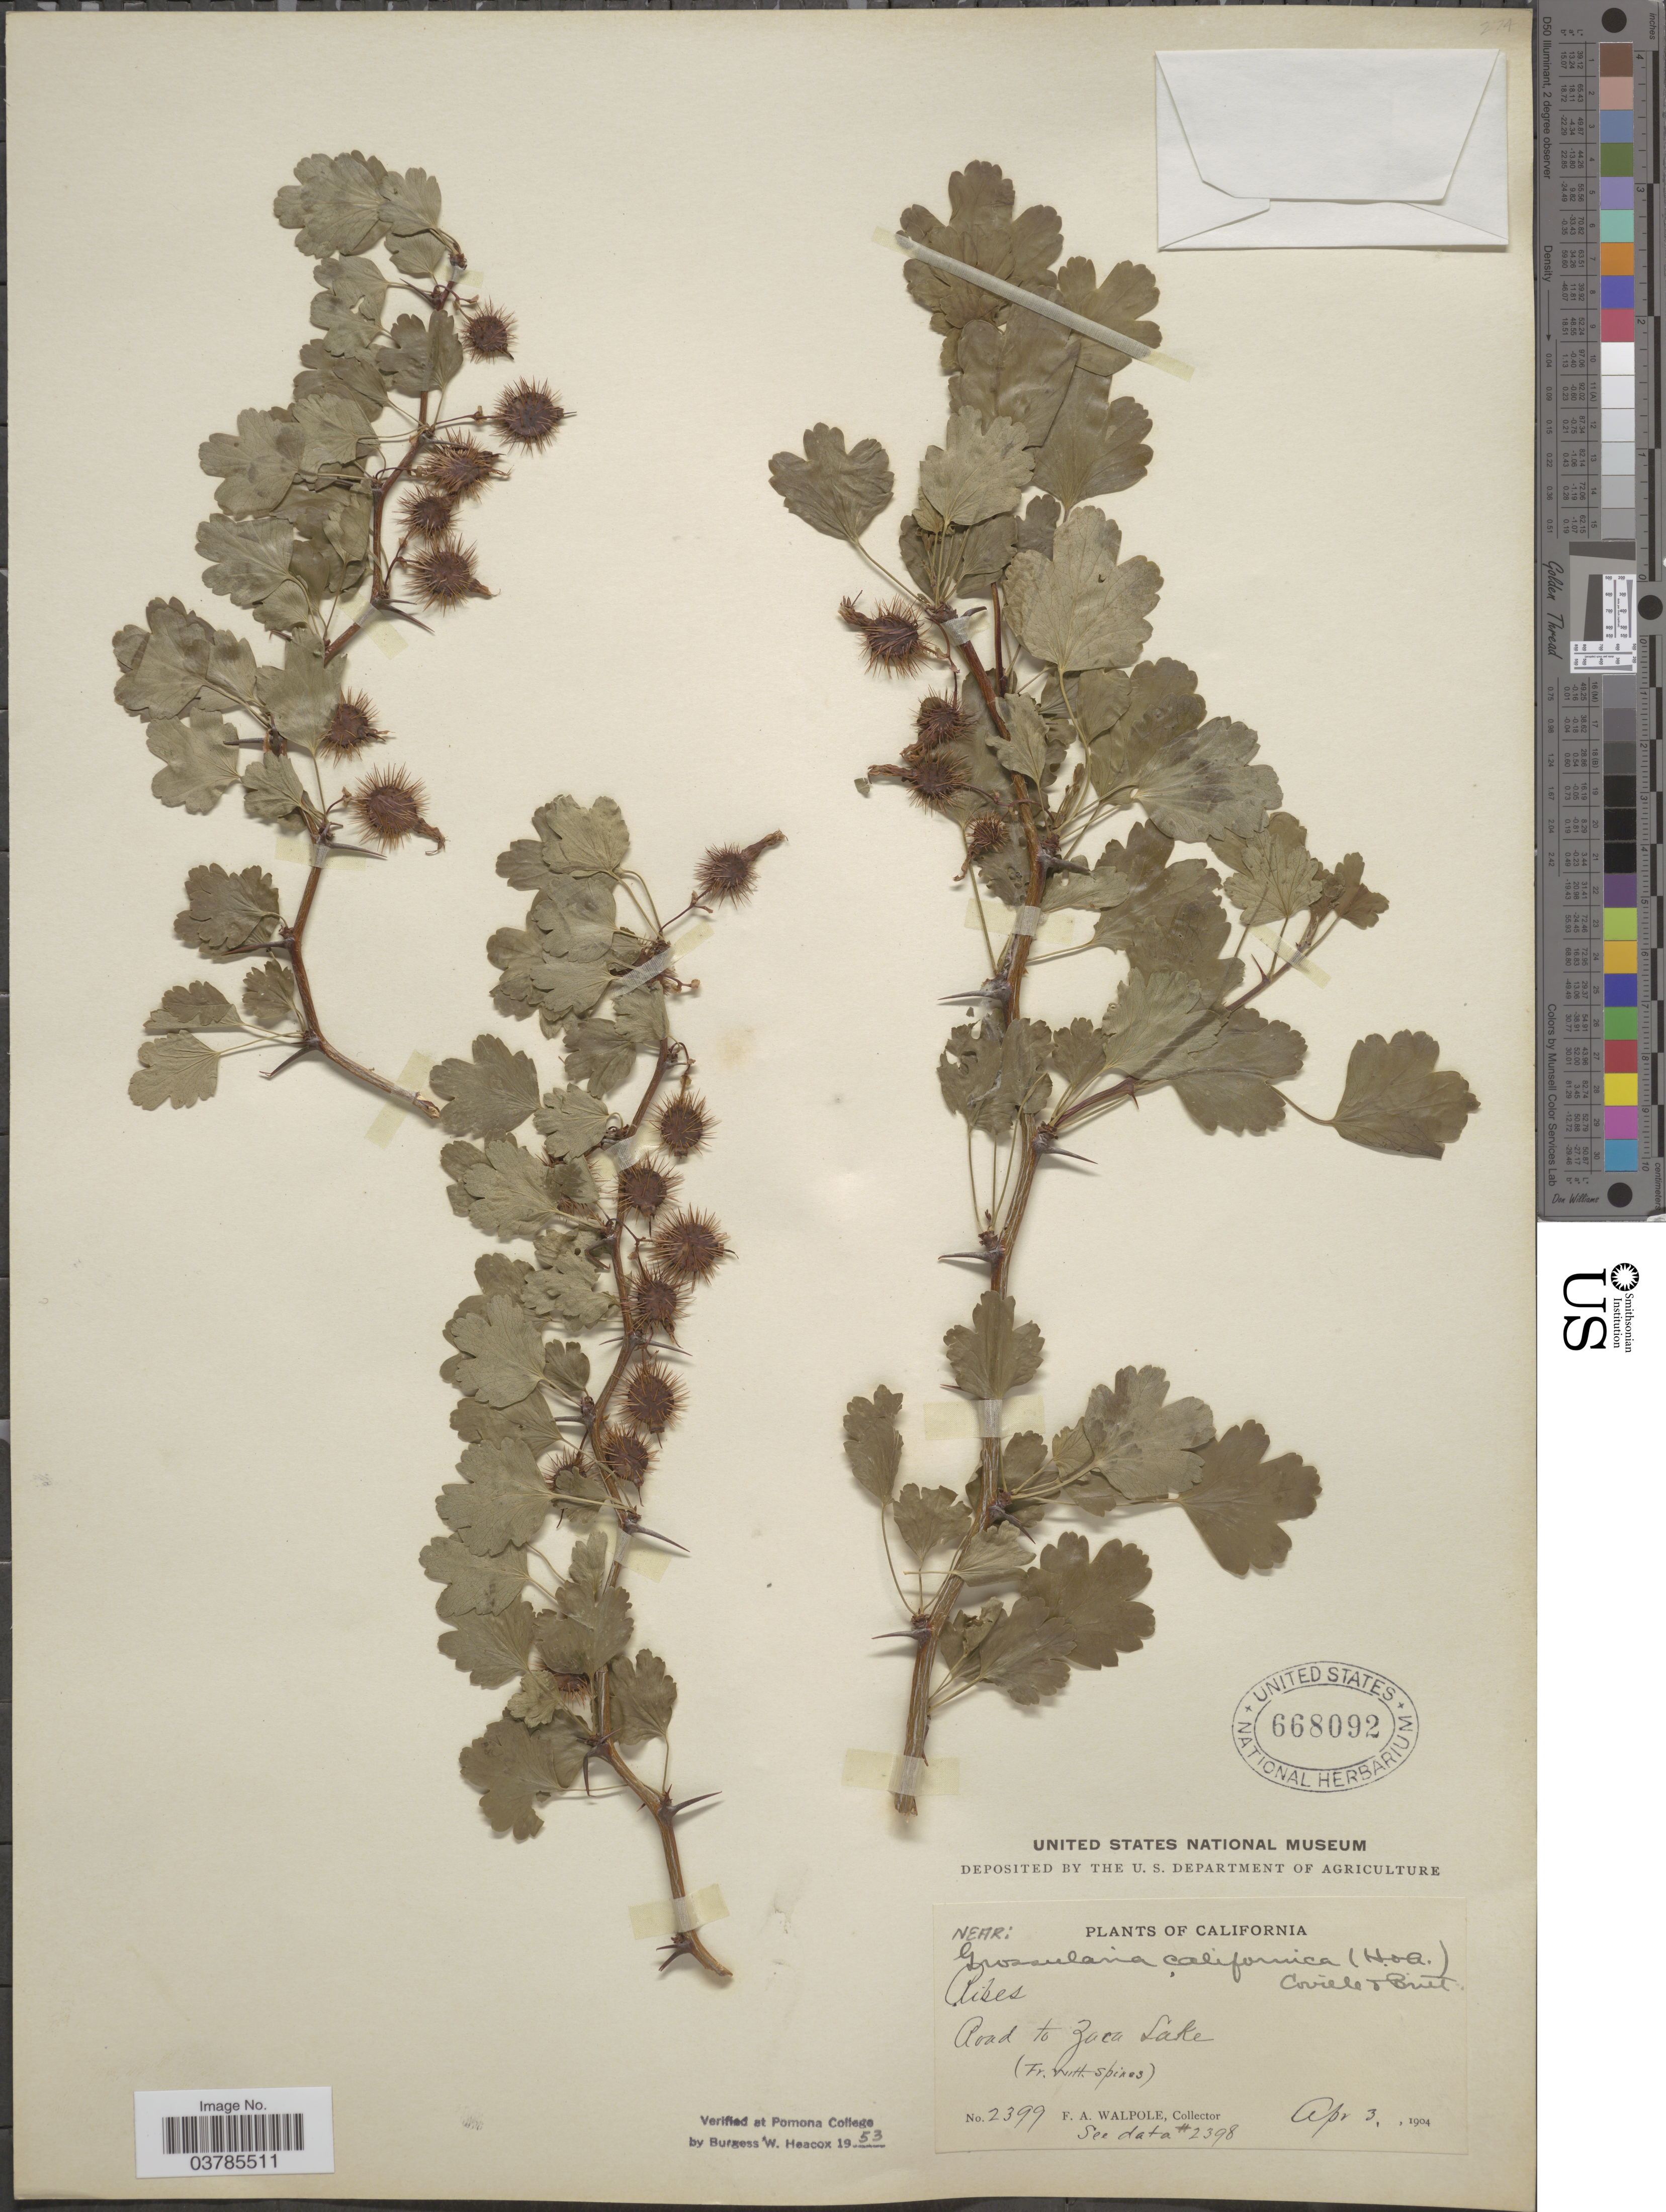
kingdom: Plantae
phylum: Tracheophyta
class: Magnoliopsida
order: Saxifragales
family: Grossulariaceae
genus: Ribes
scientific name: Ribes californicum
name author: Hook. & Arn.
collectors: F. Walpole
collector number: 2399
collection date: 1904-04-03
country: United States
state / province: California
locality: Road to Zaca Lake.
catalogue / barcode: US 668092